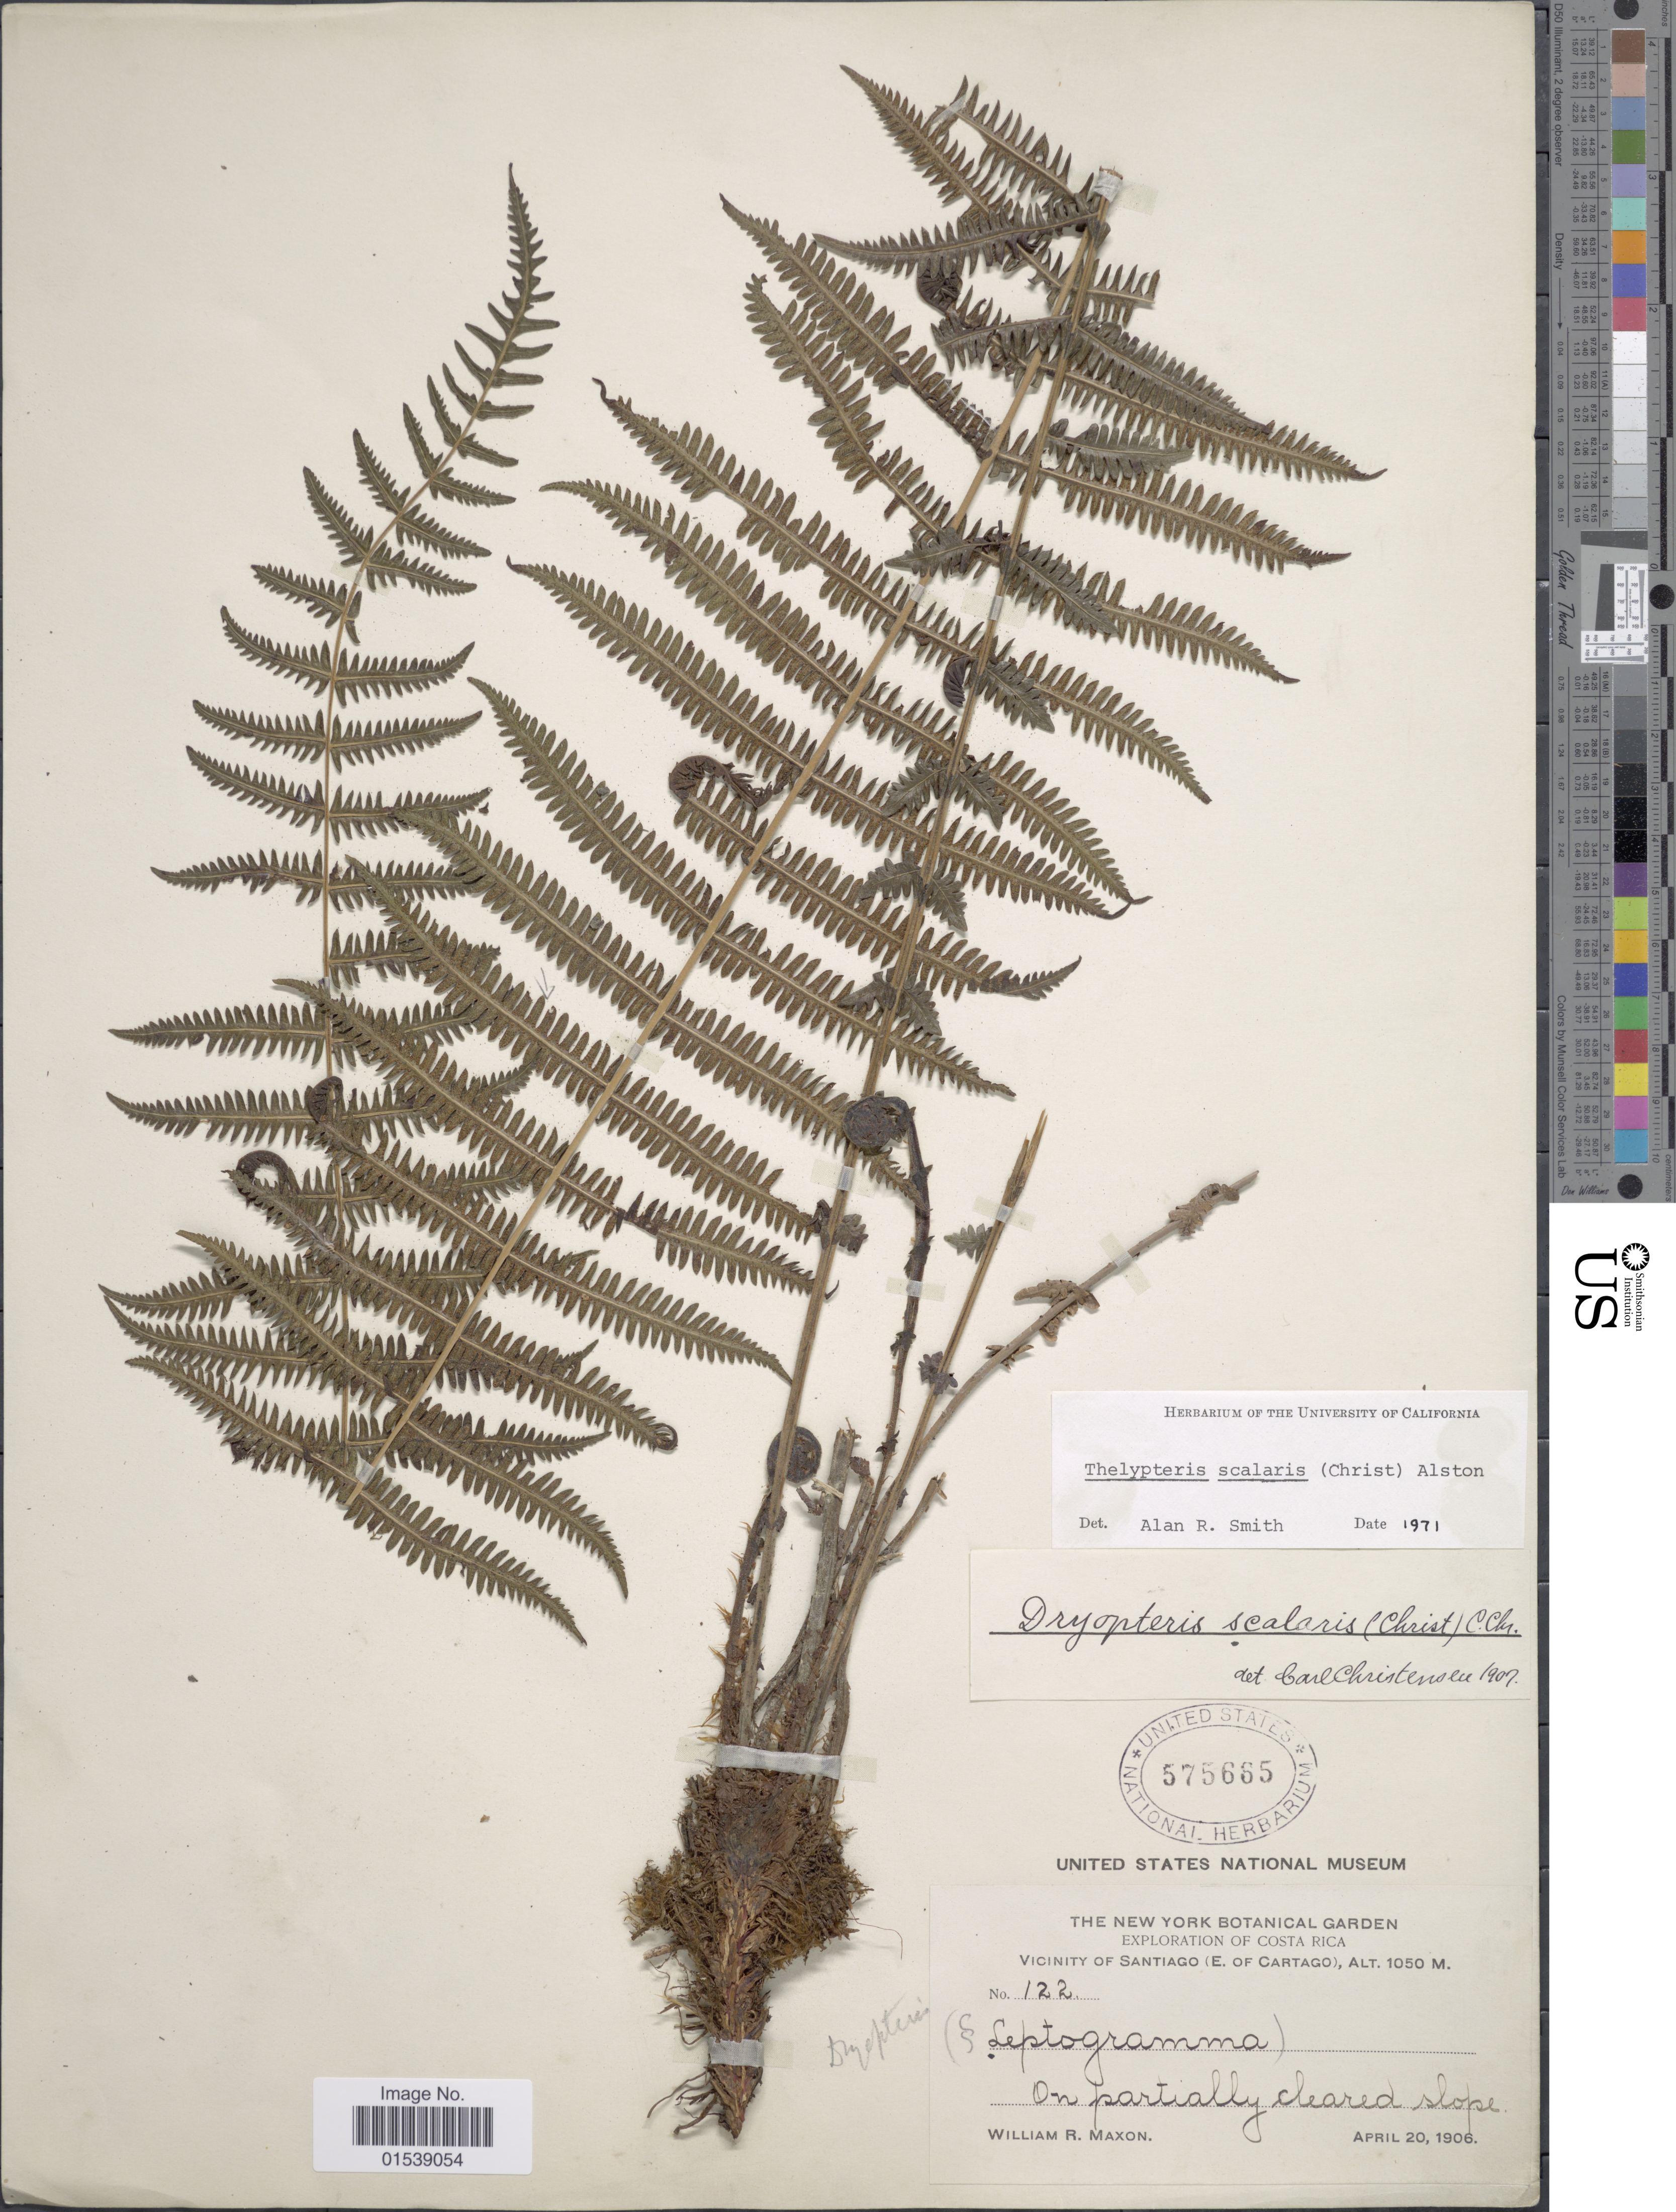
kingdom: Plantae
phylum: Tracheophyta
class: Polypodiopsida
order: Polypodiales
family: Thelypteridaceae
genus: Amauropelta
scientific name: Amauropelta scalaris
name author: (Christ) Á. Löve & D. Löve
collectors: W. R. Maxon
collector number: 122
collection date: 1906-04-20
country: Costa Rica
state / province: Cartago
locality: Vicinity of Santiago (E. of Cartago)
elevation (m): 1050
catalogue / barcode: US 575665